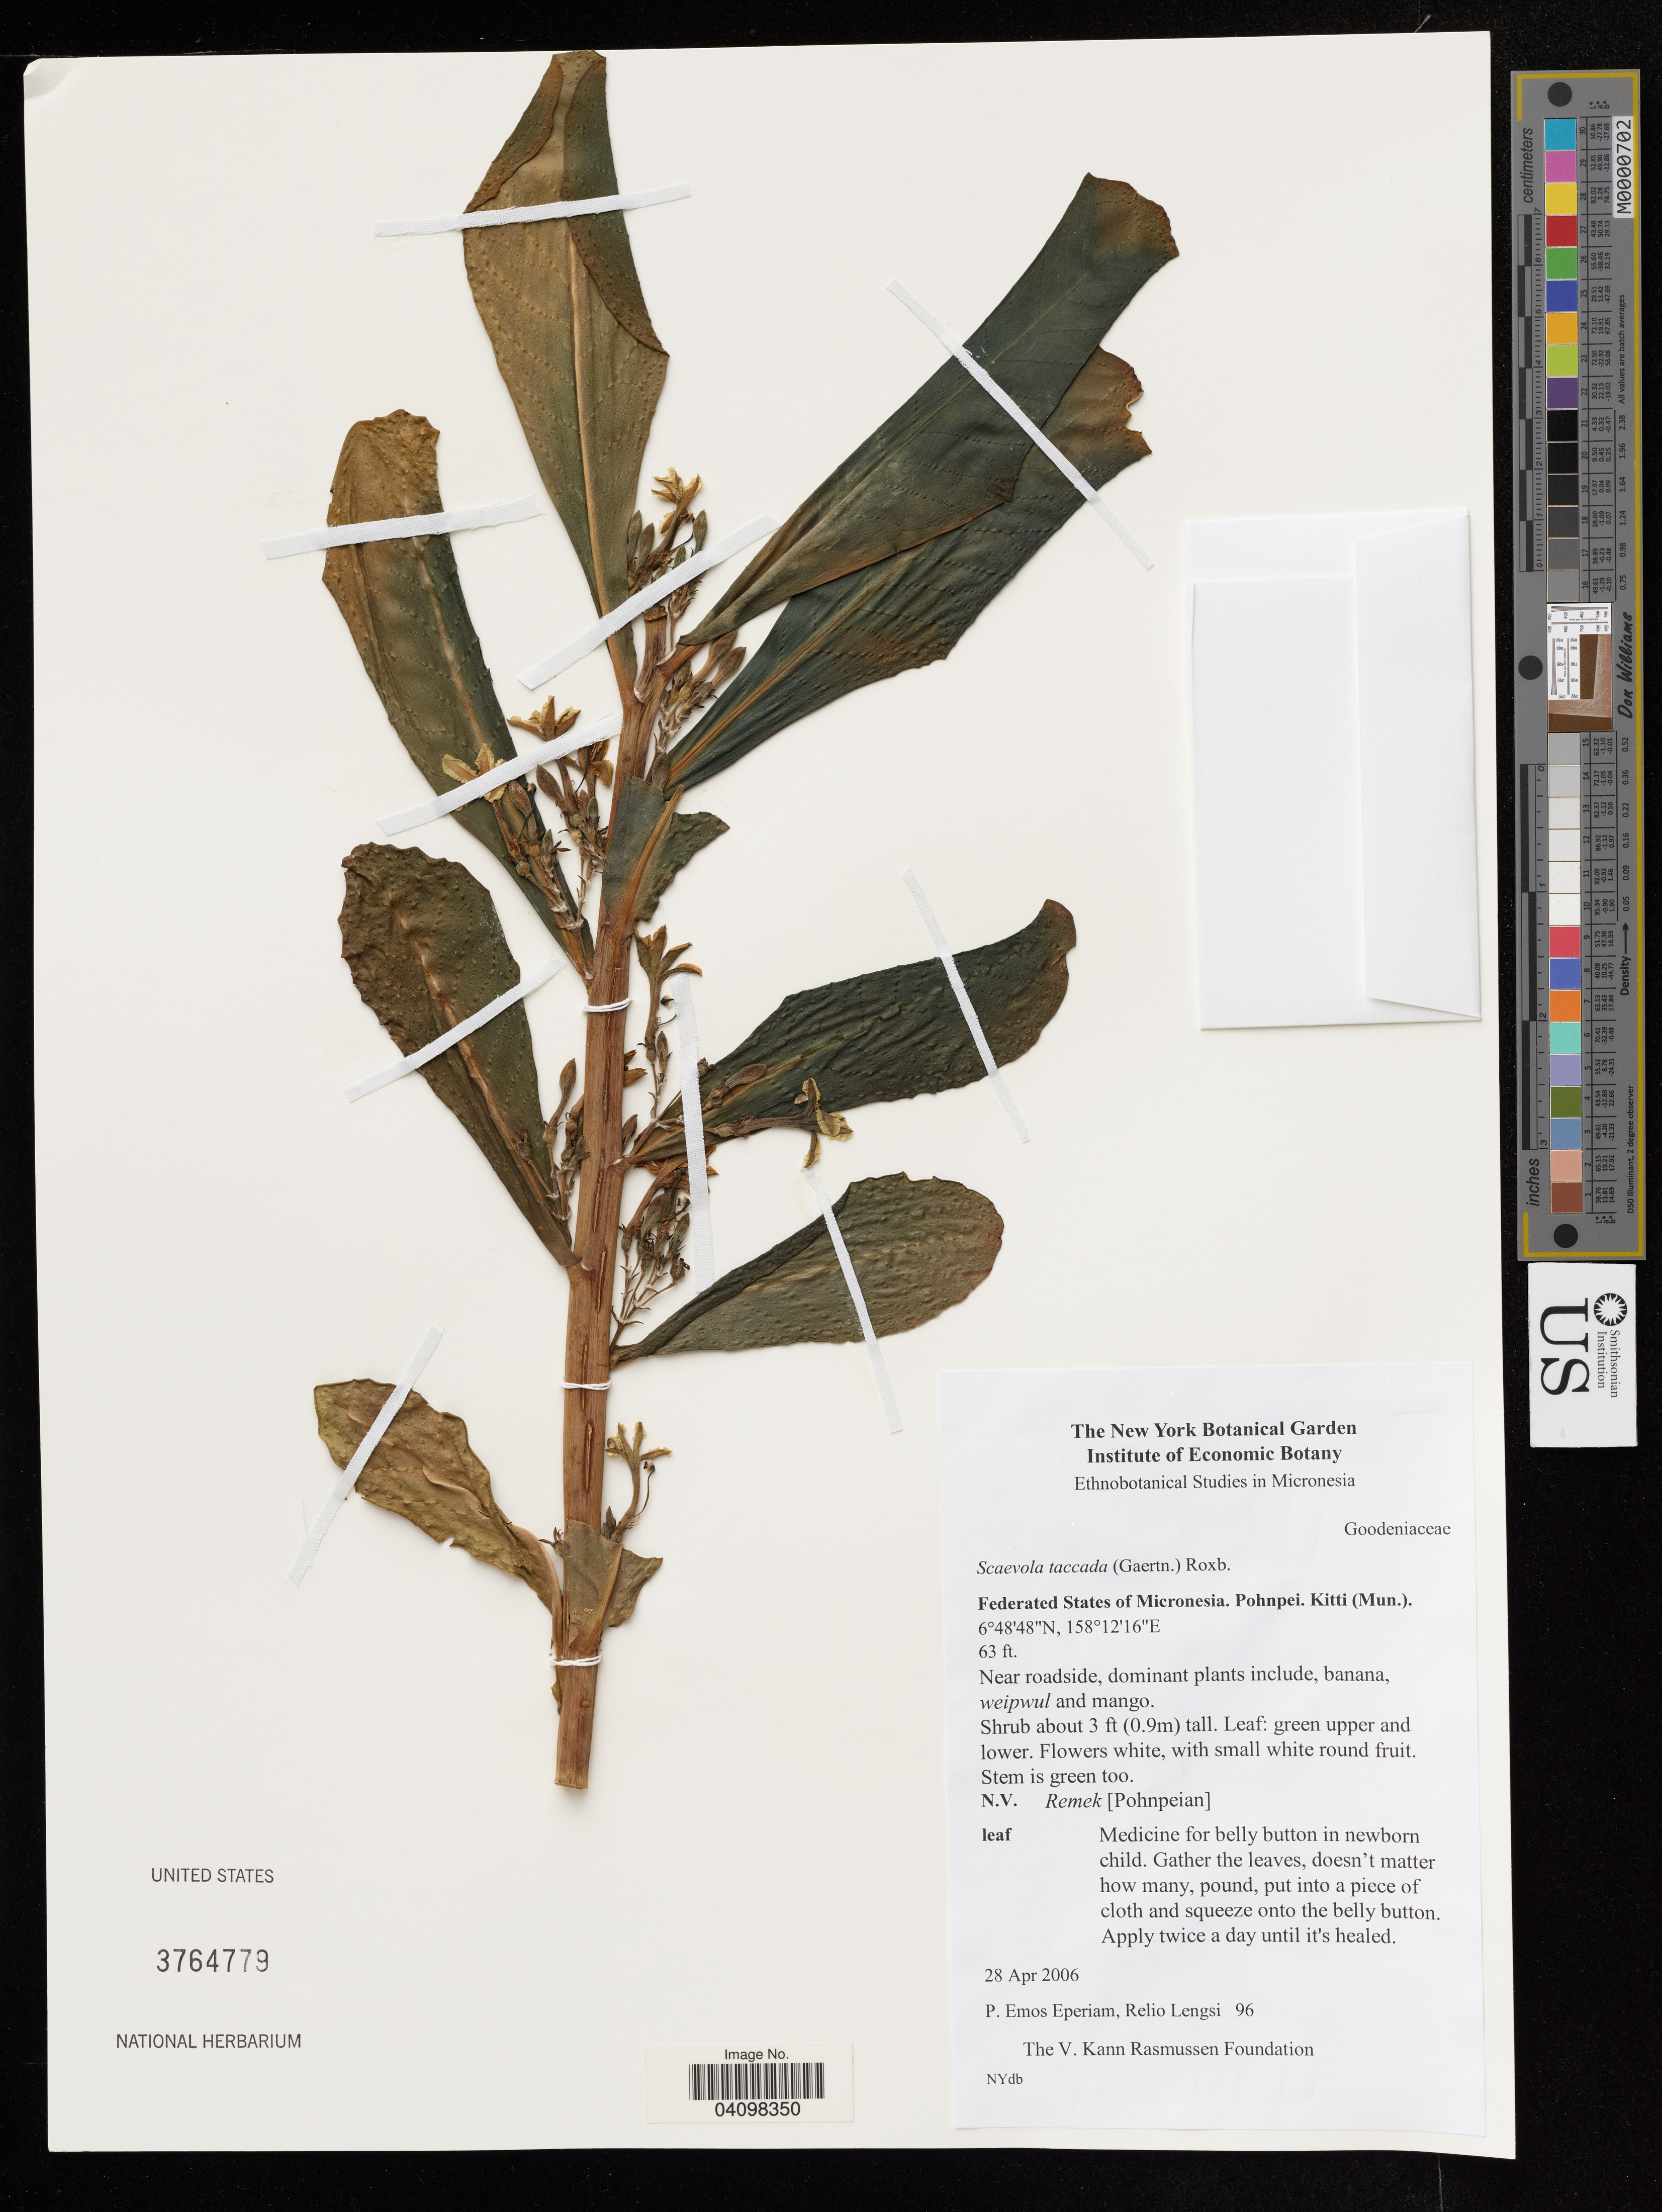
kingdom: Plantae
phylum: Tracheophyta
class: Magnoliopsida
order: Asterales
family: Goodeniaceae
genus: Scaevola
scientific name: Scaevola taccada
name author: (Gaertn.) Roxb.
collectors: P. Eperiam, R. Lengsi & K. Rasmussen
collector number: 96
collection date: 2006-04-28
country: Micronesia, Federated States of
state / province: Pohnpei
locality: Kitti (Mun.).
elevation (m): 19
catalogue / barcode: US 3764779